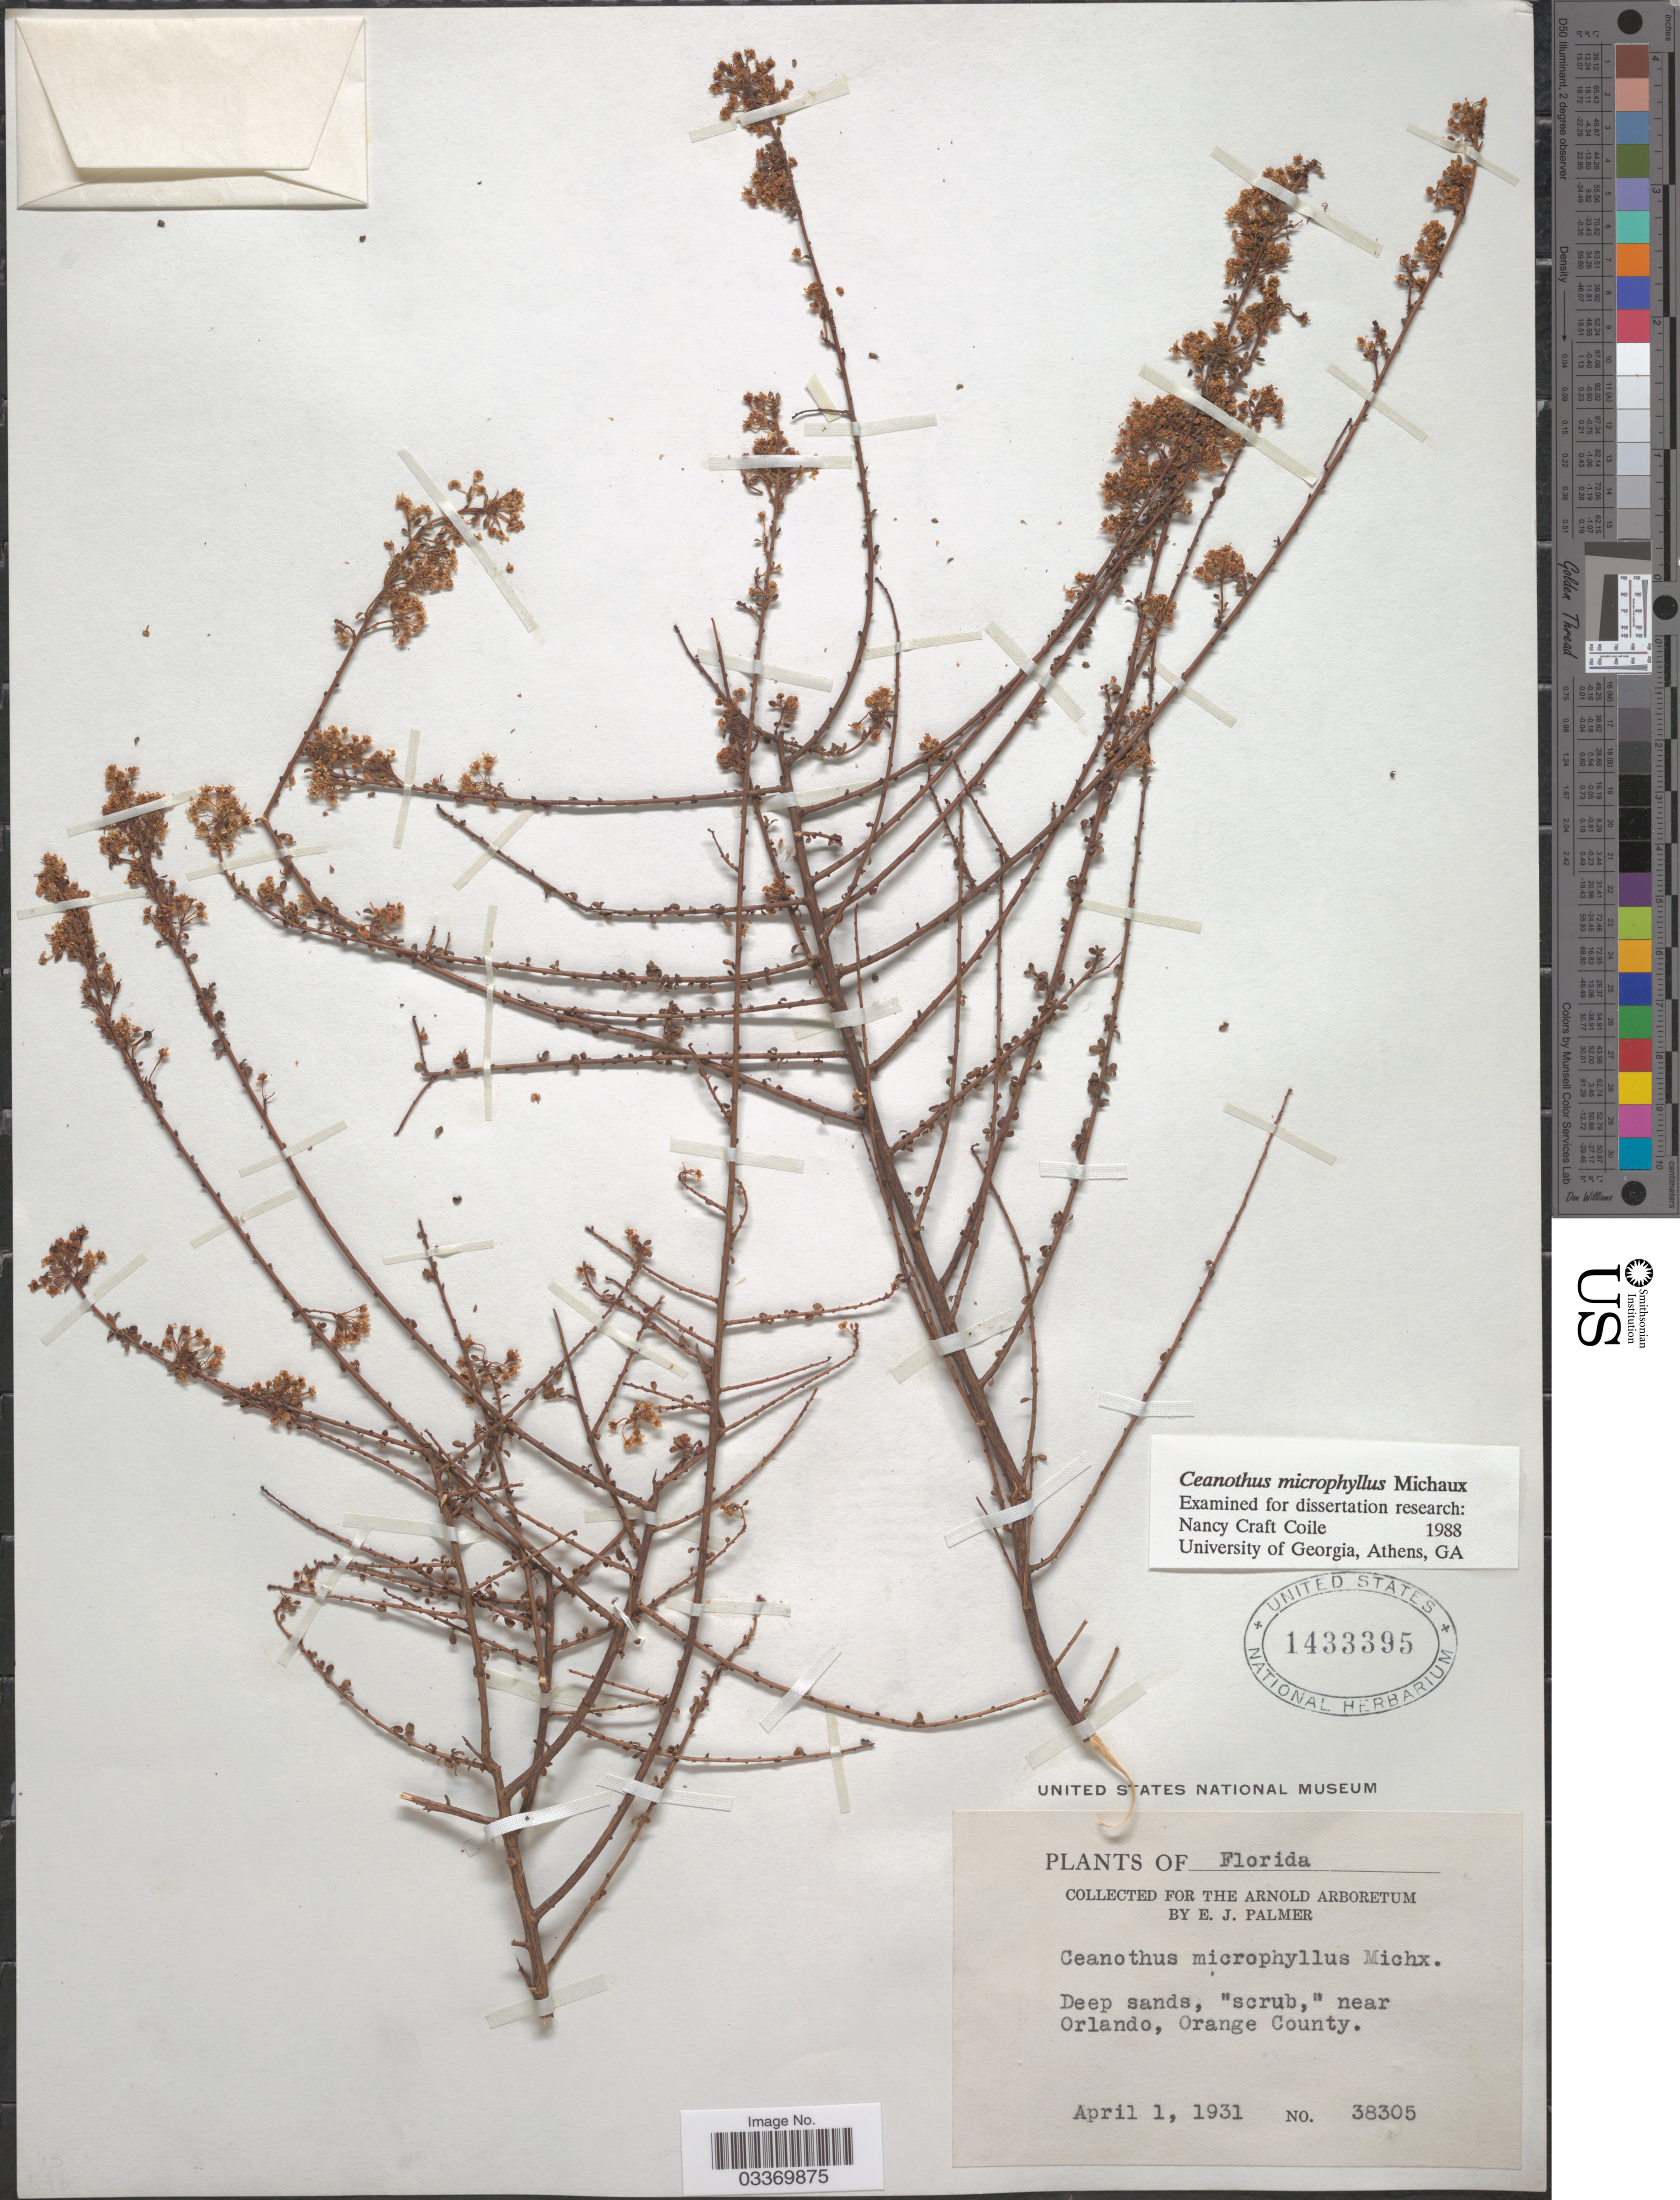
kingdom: Plantae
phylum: Tracheophyta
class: Magnoliopsida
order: Rosales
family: Rhamnaceae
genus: Ceanothus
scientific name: Ceanothus microphyllus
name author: Michx.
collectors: E. J. Palmer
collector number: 38305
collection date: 1931-04-01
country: United States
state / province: Florida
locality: Near Orlando, Orange County.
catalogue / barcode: US 1433395